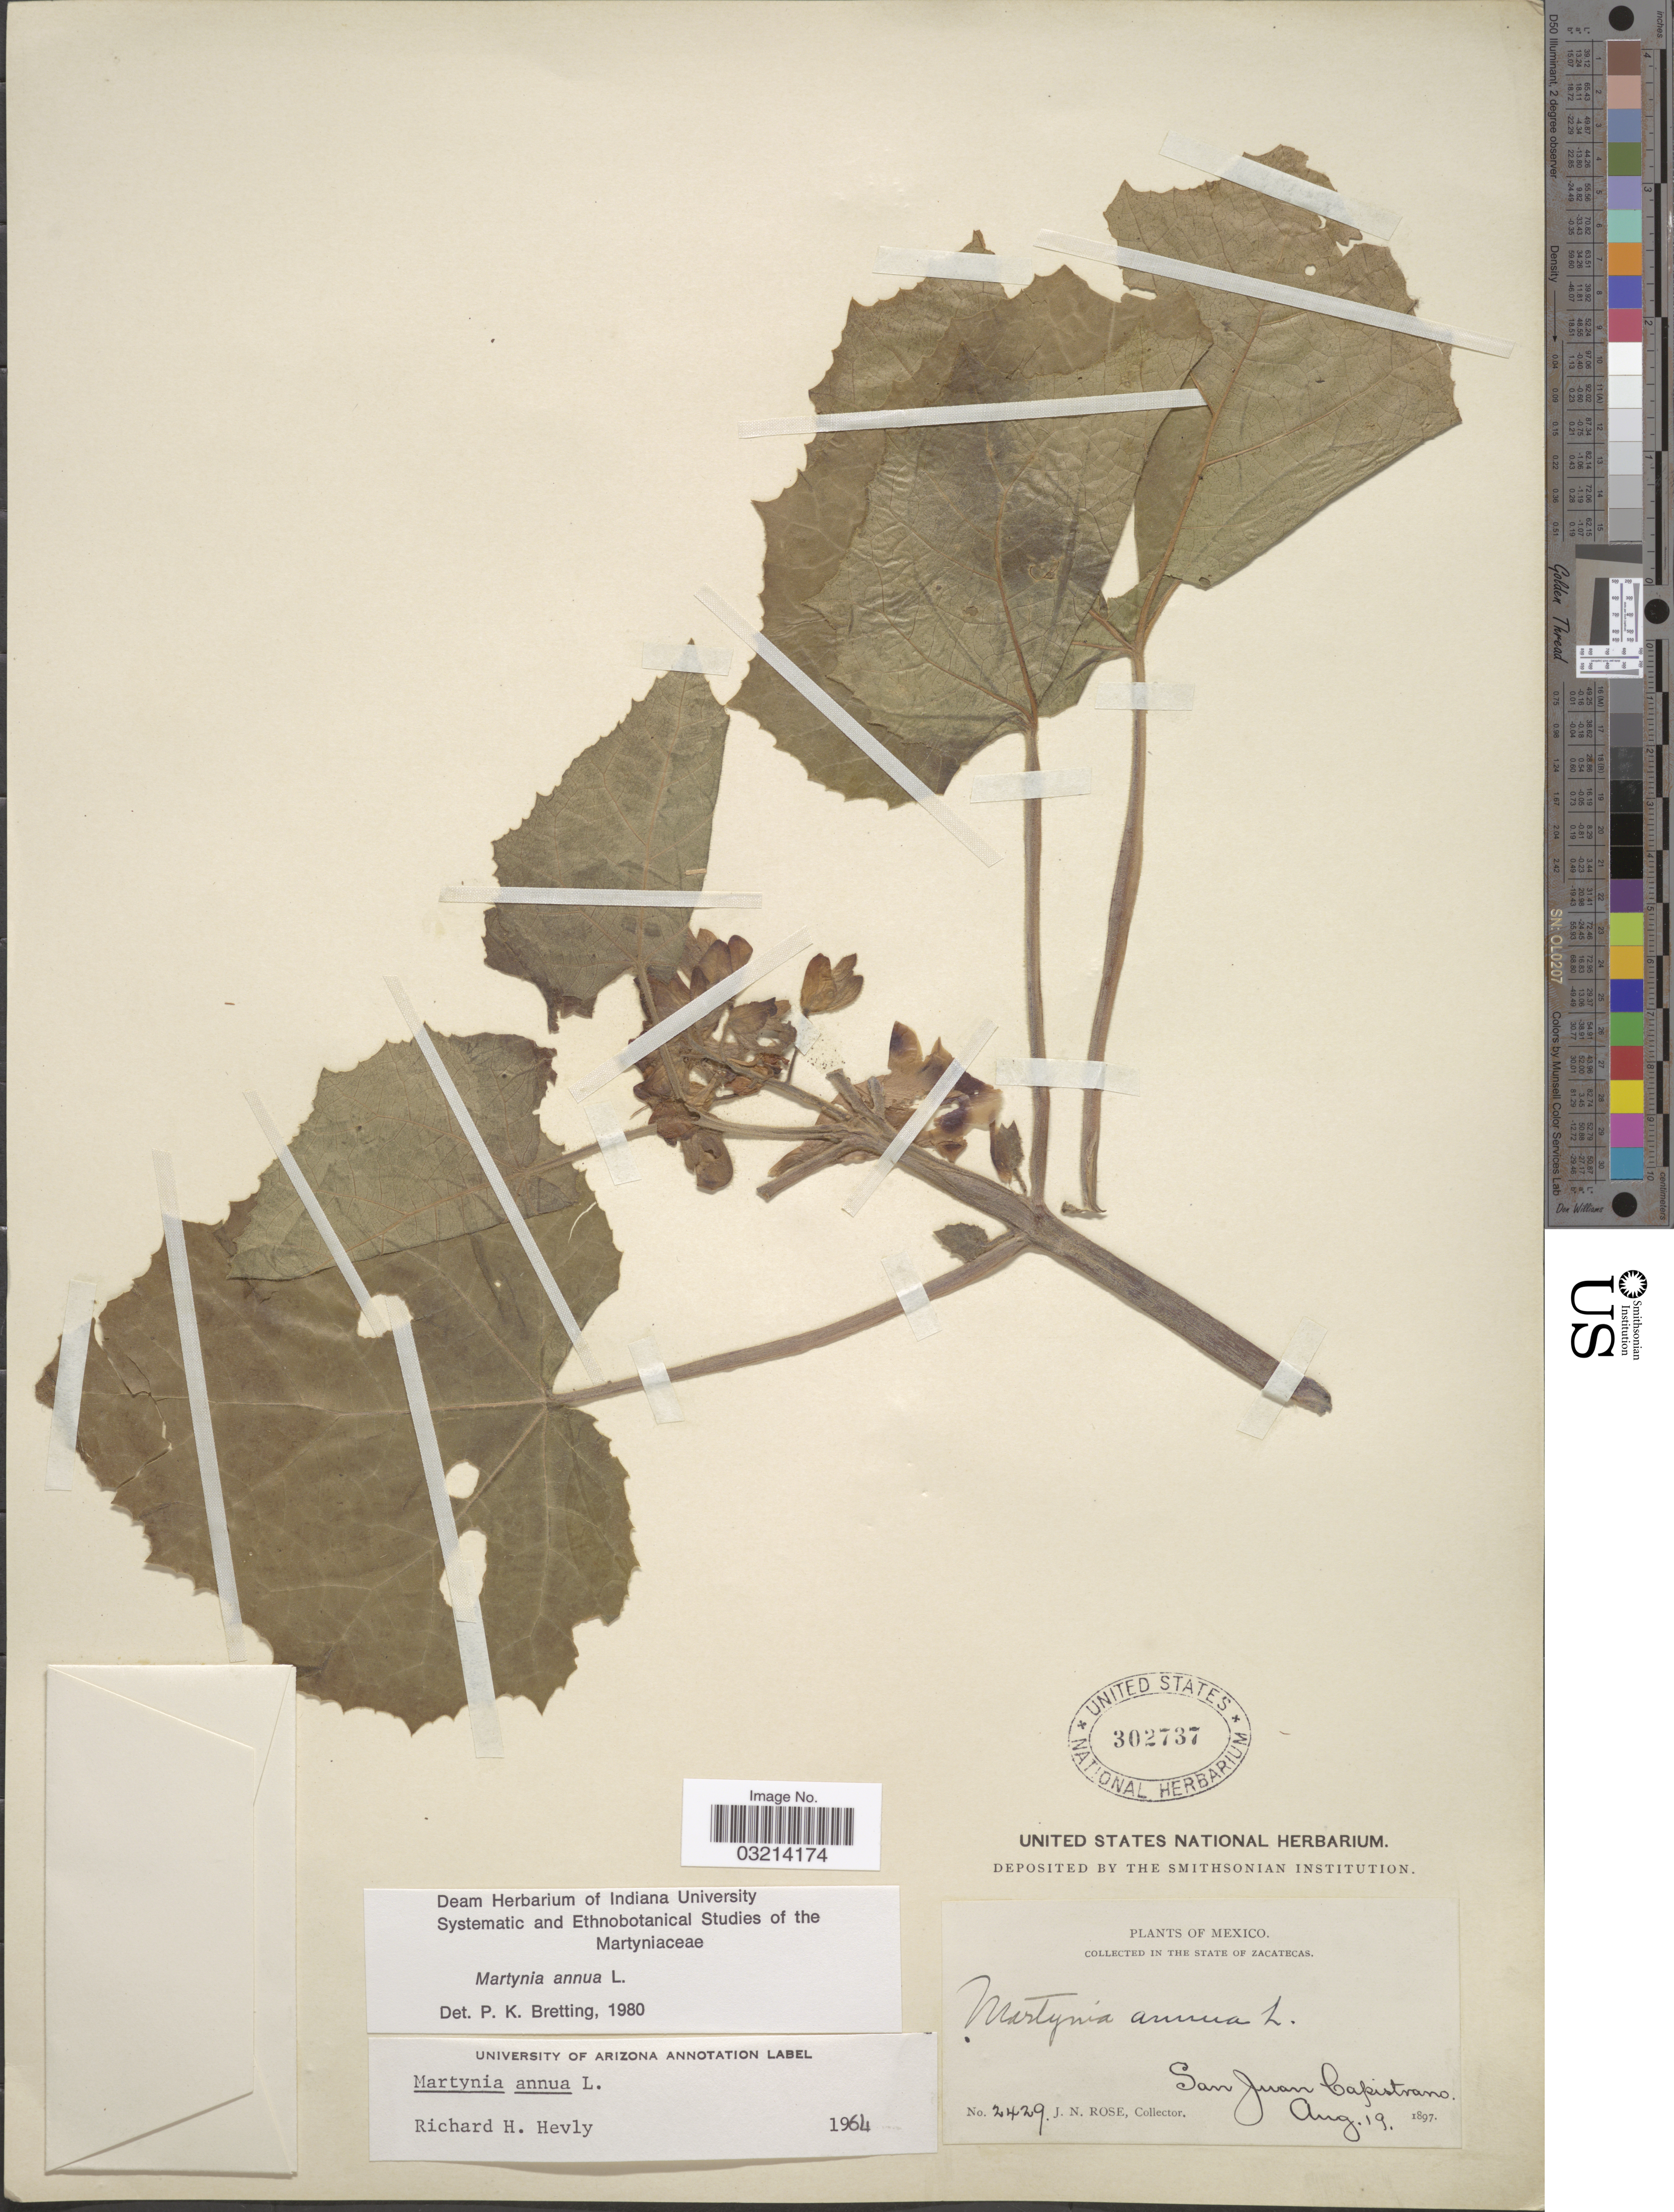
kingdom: Plantae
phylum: Tracheophyta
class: Magnoliopsida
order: Lamiales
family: Martyniaceae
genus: Martynia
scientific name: Martynia annua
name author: L.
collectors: J. N. Rose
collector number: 2429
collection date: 1897-08-19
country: Mexico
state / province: Zacatecas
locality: San Juan Capistrano.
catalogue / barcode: US 302737